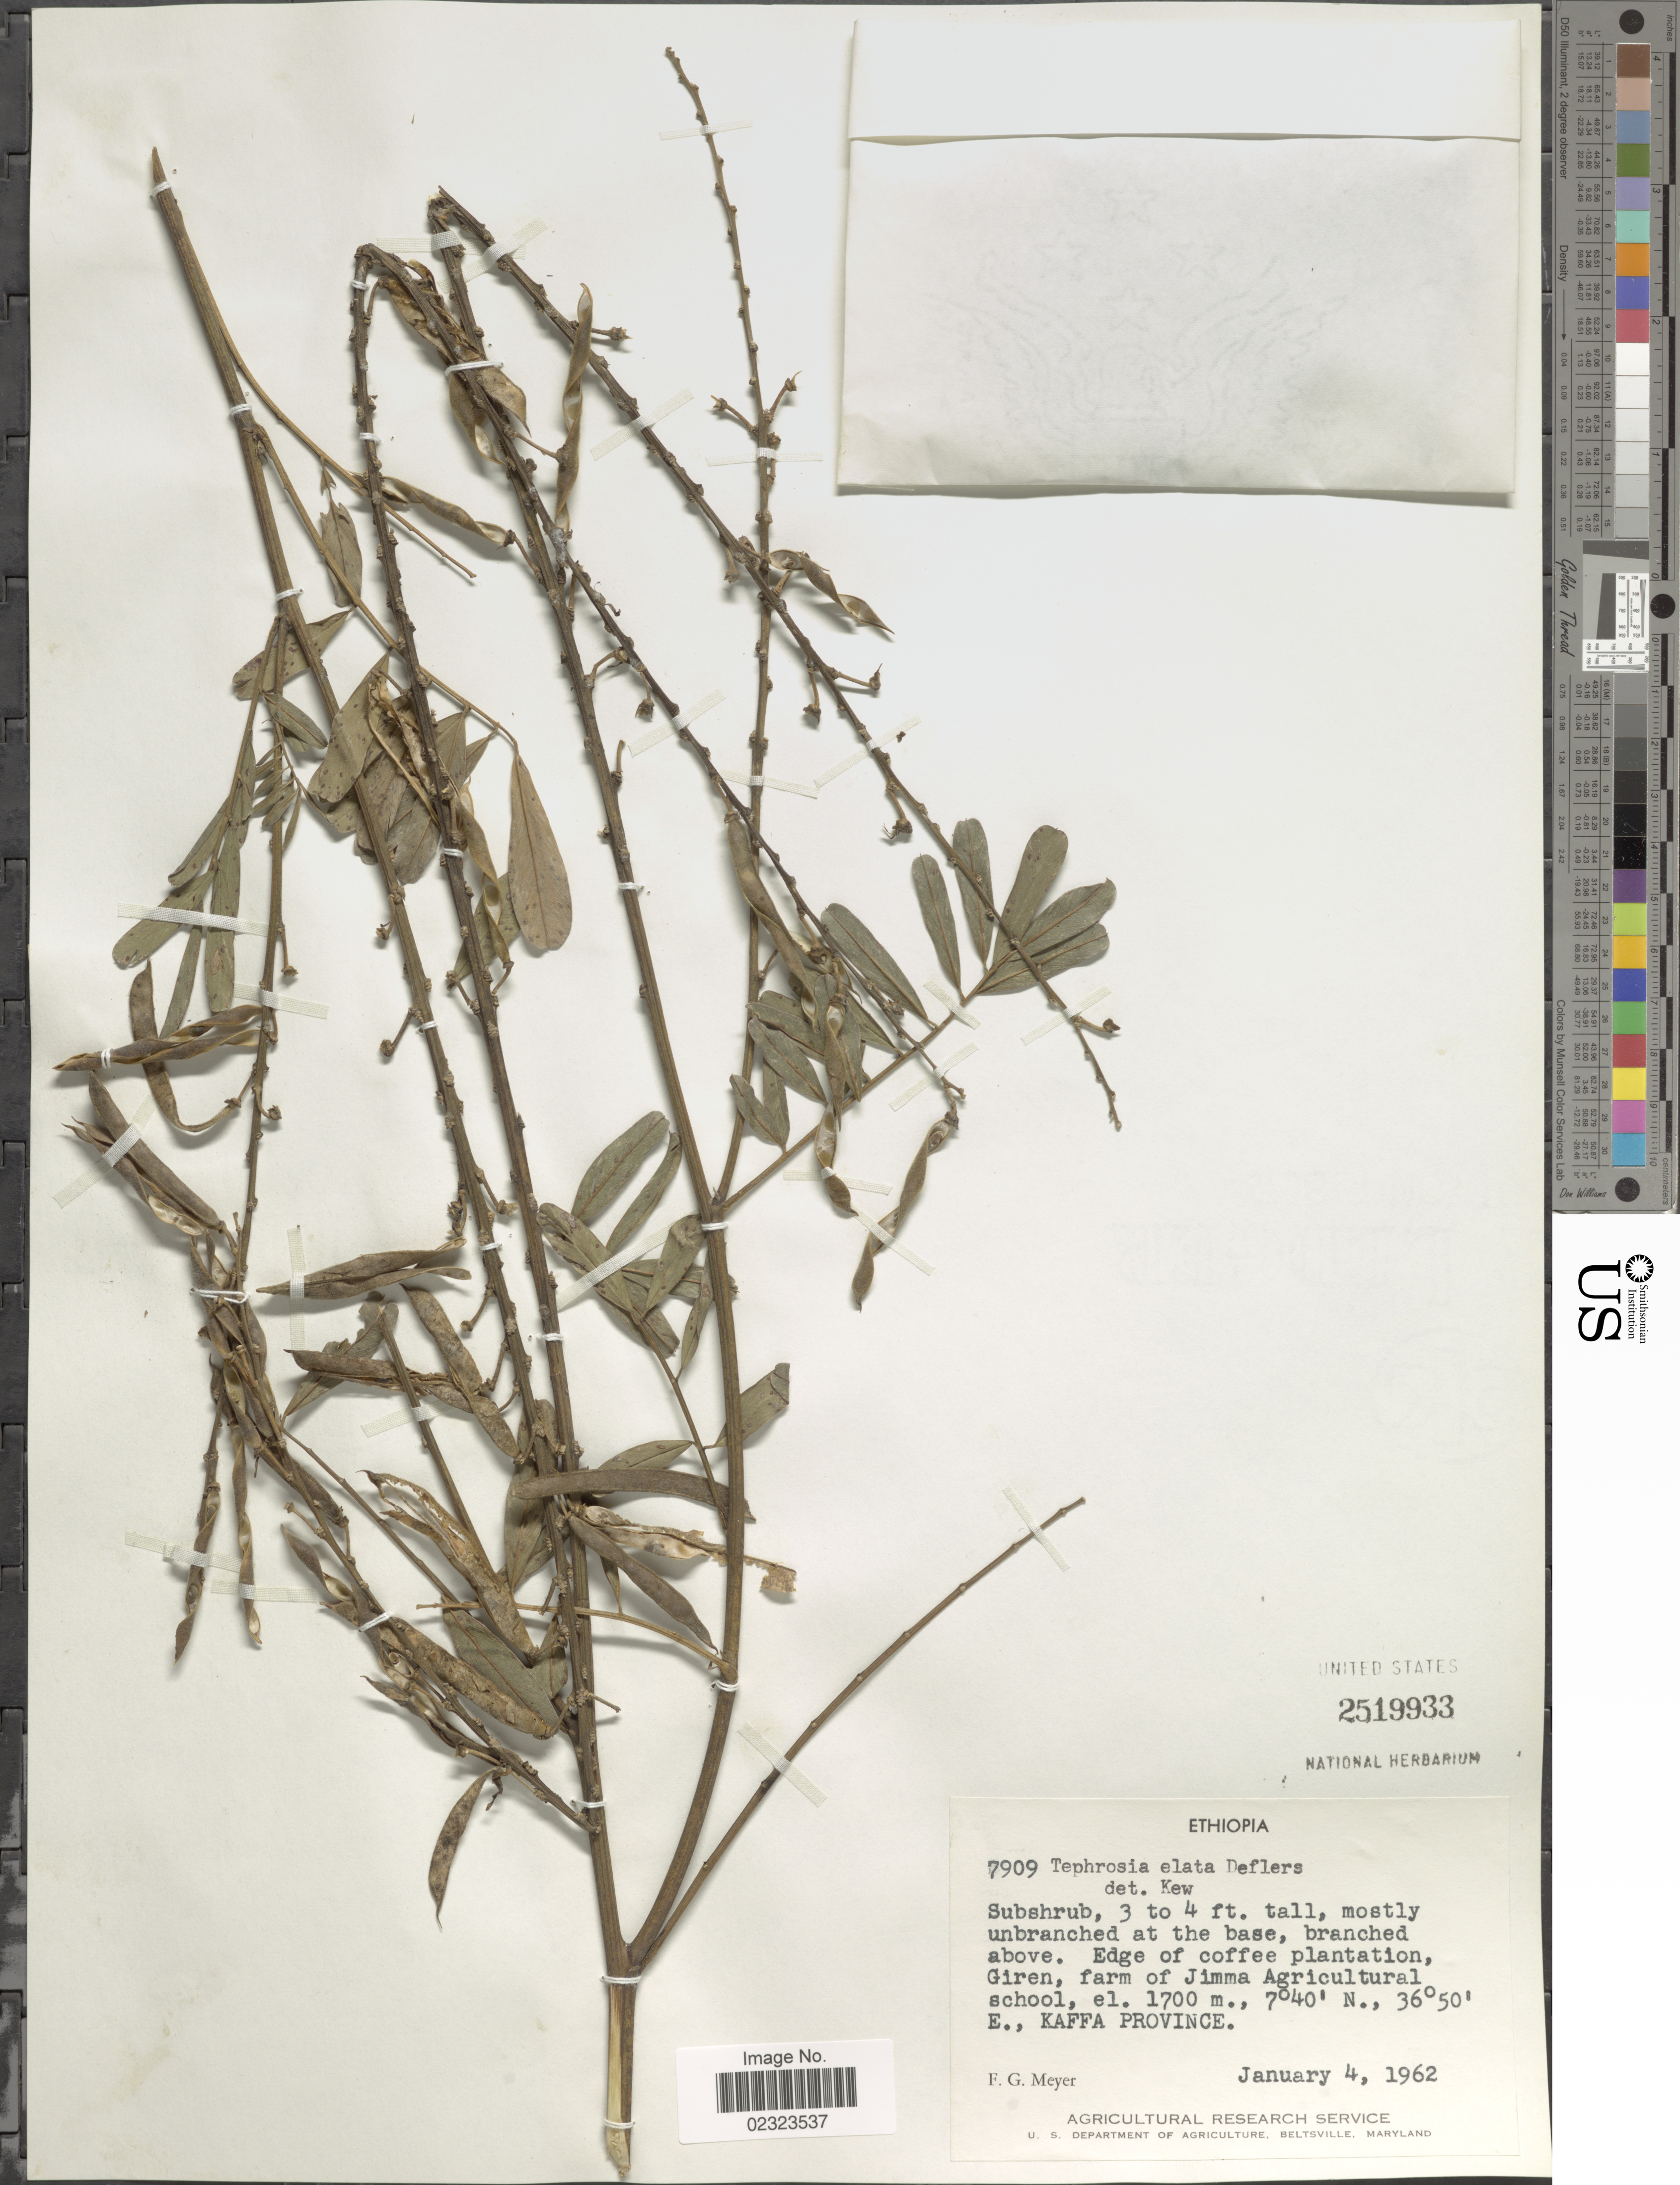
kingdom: Plantae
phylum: Tracheophyta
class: Magnoliopsida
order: Fabales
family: Fabaceae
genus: Tephrosia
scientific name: Tephrosia elata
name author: Deflers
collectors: F. G. Meyer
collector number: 7909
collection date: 1962-01-04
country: Ethiopia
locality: Edge of coffee plantation, Giren, farm of Jimma Agricltural school, Kaffa Province.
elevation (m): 1700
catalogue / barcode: US 2519933